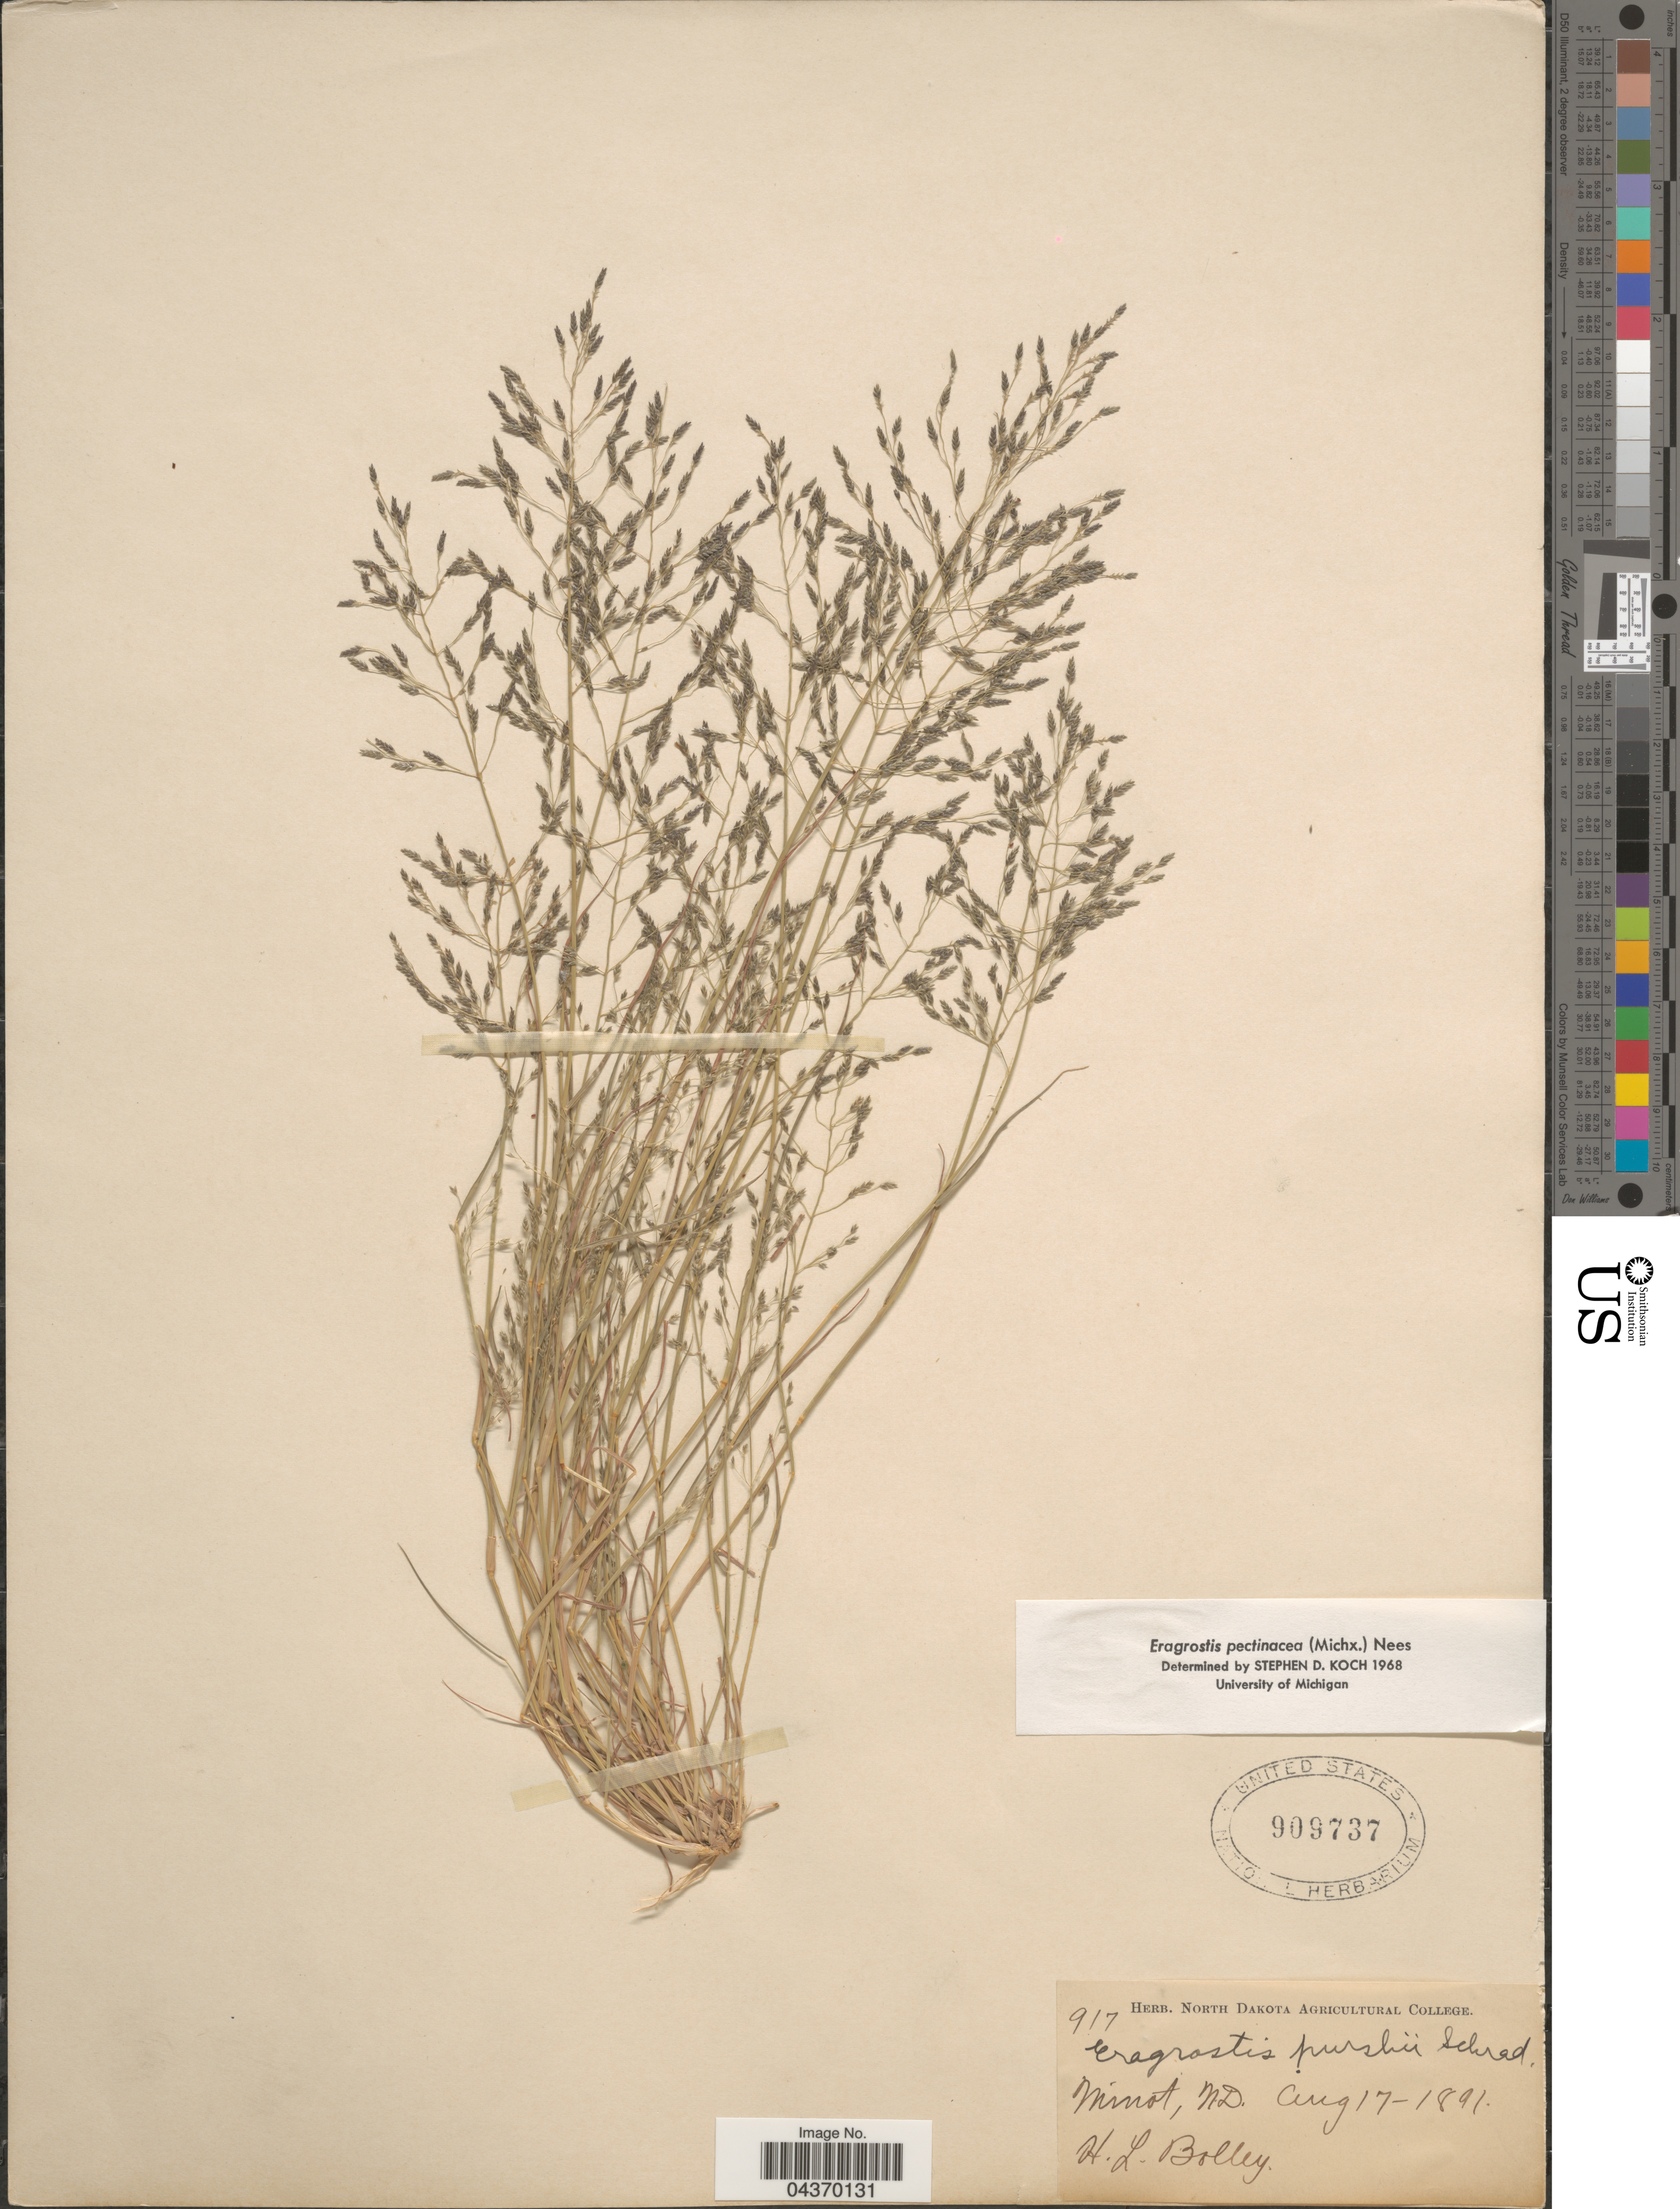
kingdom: Plantae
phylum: Tracheophyta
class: Liliopsida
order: Poales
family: Poaceae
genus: Eragrostis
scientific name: Eragrostis pectinacea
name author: (Michx.) Nees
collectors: H. Bolley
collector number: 917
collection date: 1891-08-17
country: United States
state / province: North Dakota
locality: Minot.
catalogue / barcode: US 909737